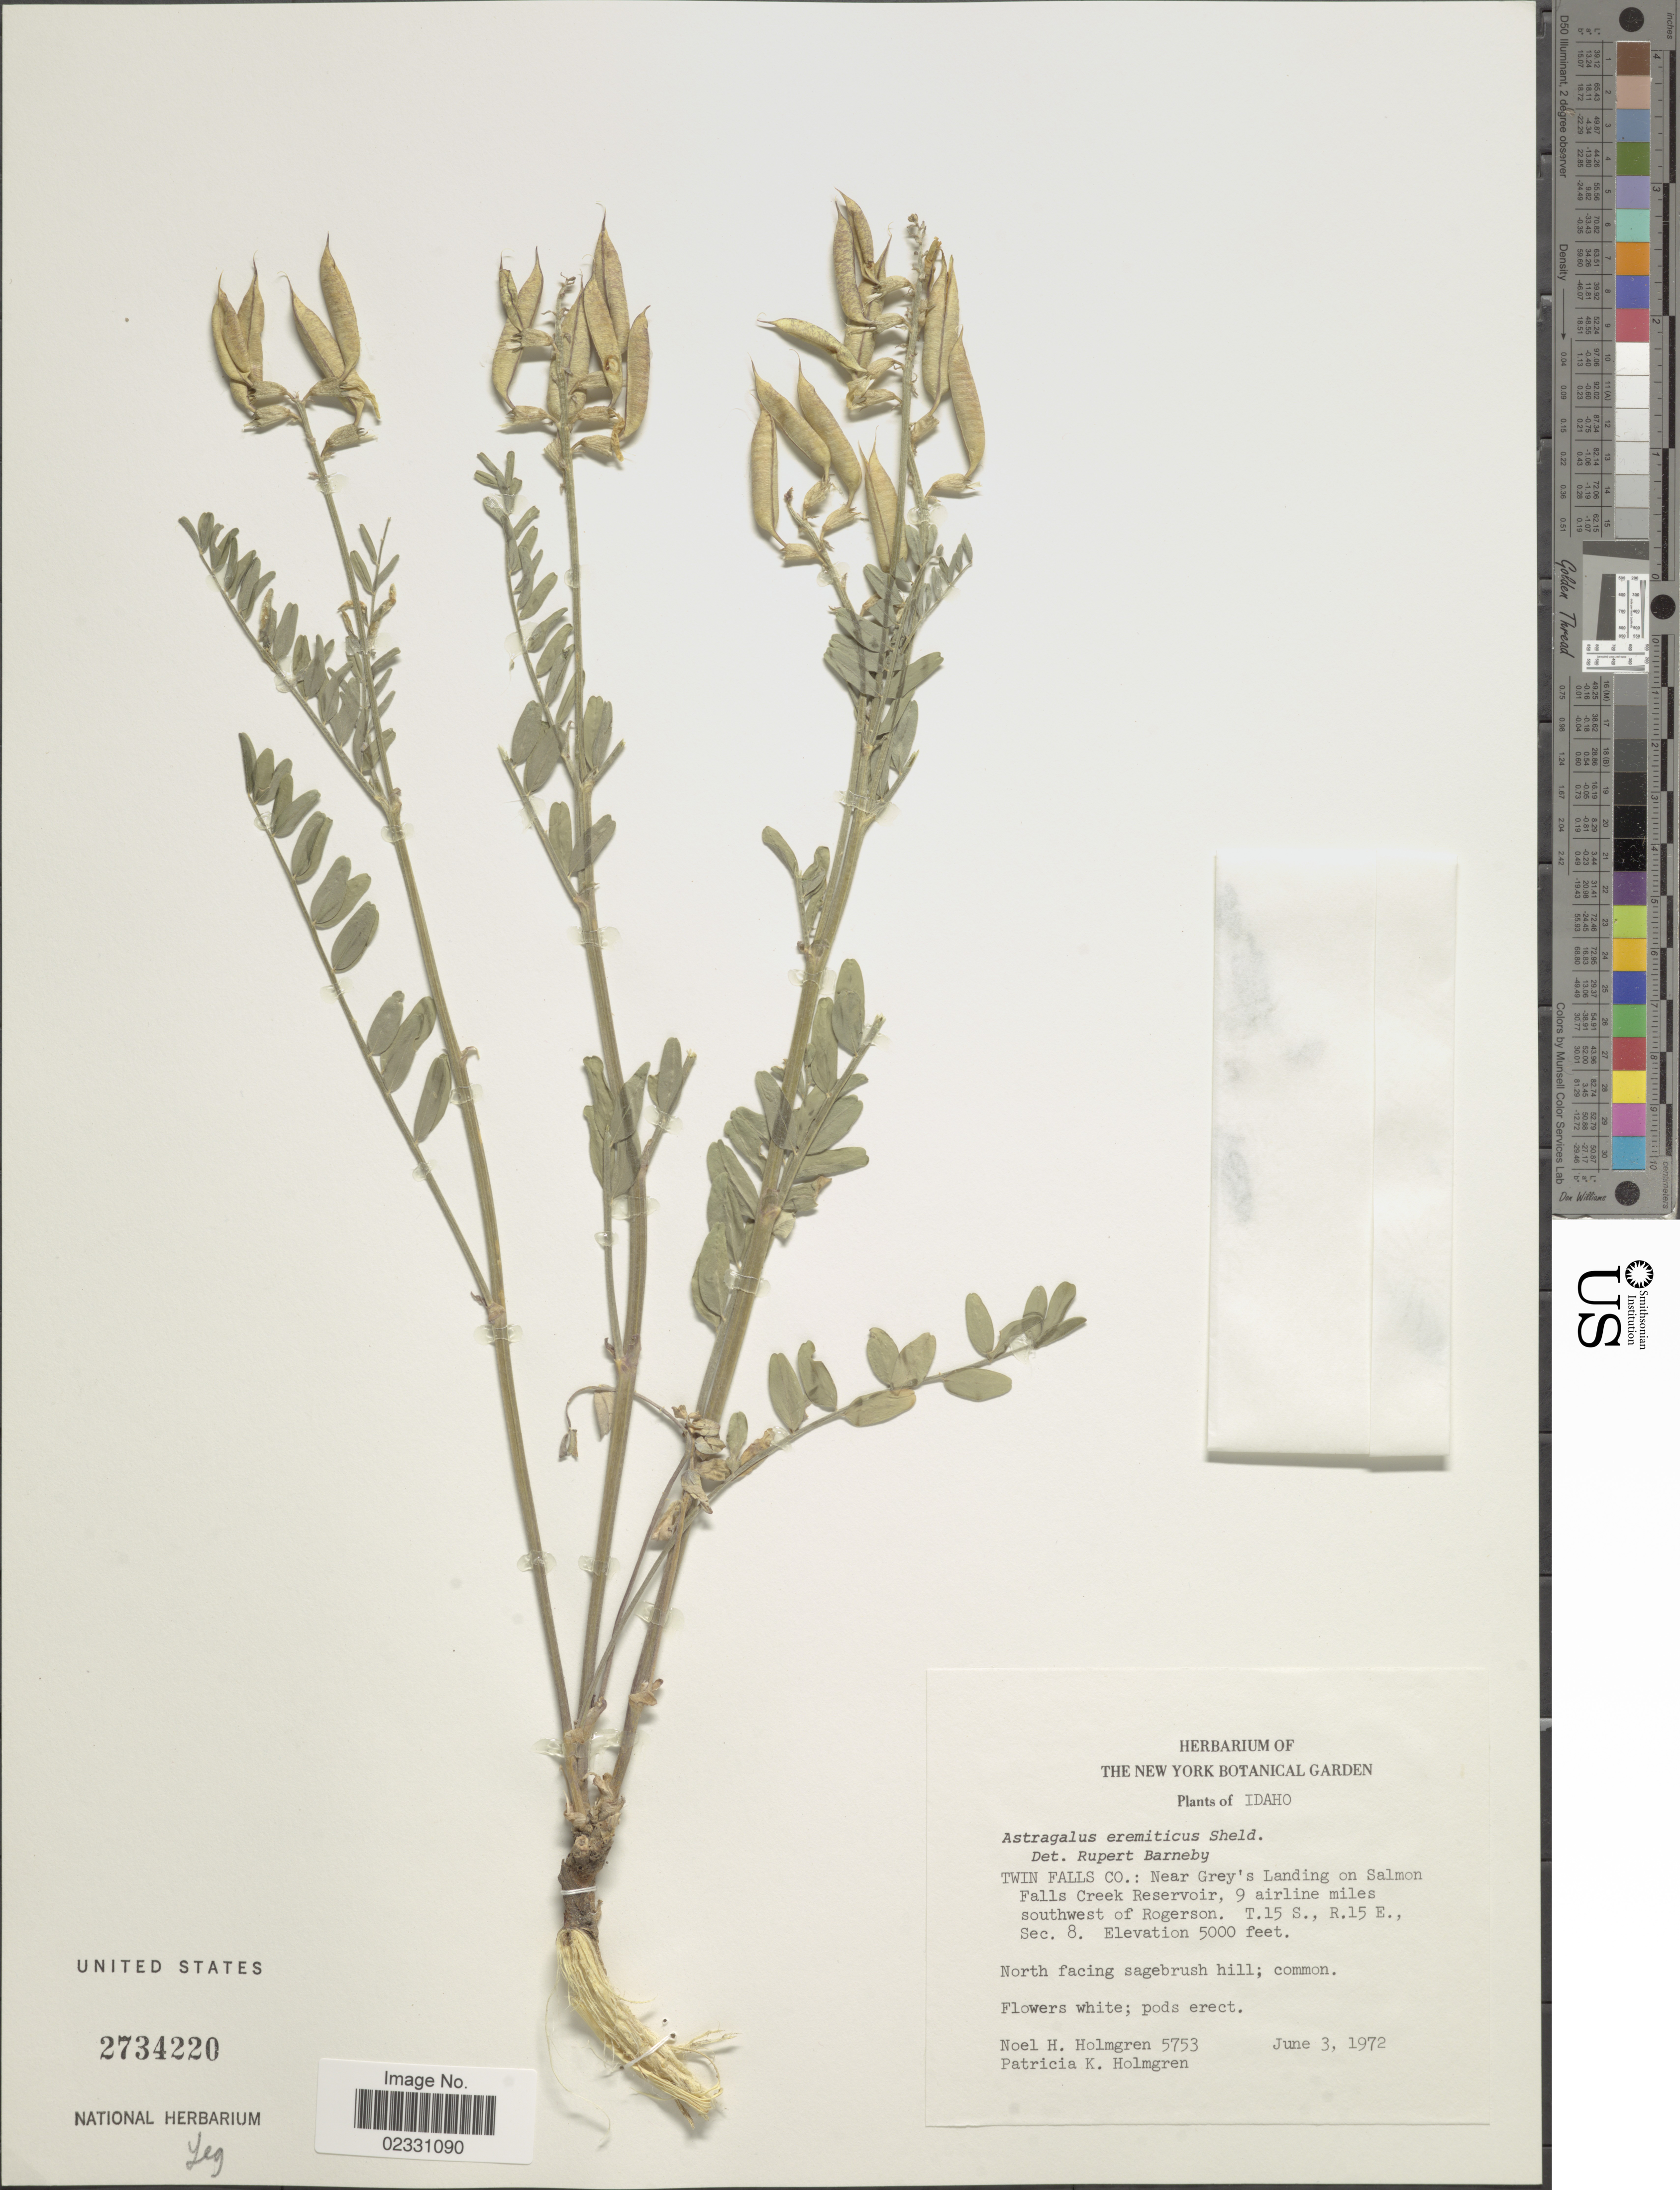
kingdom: Plantae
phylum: Tracheophyta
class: Magnoliopsida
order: Fabales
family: Fabaceae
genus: Astragalus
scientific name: Astragalus eremiticus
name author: E. Sheld.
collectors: N. H. Holmgren & P. K. Holmgren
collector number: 5753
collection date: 1972-06-03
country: United States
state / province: Idaho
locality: Twin Falls Co.: Near Grey's Landing on Salmon Falls Creek Reservoir, 9 airline miles southwest of Rogerson. T. 15 S., R. 15 E., Sec. 8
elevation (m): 1524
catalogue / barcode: US 2734220